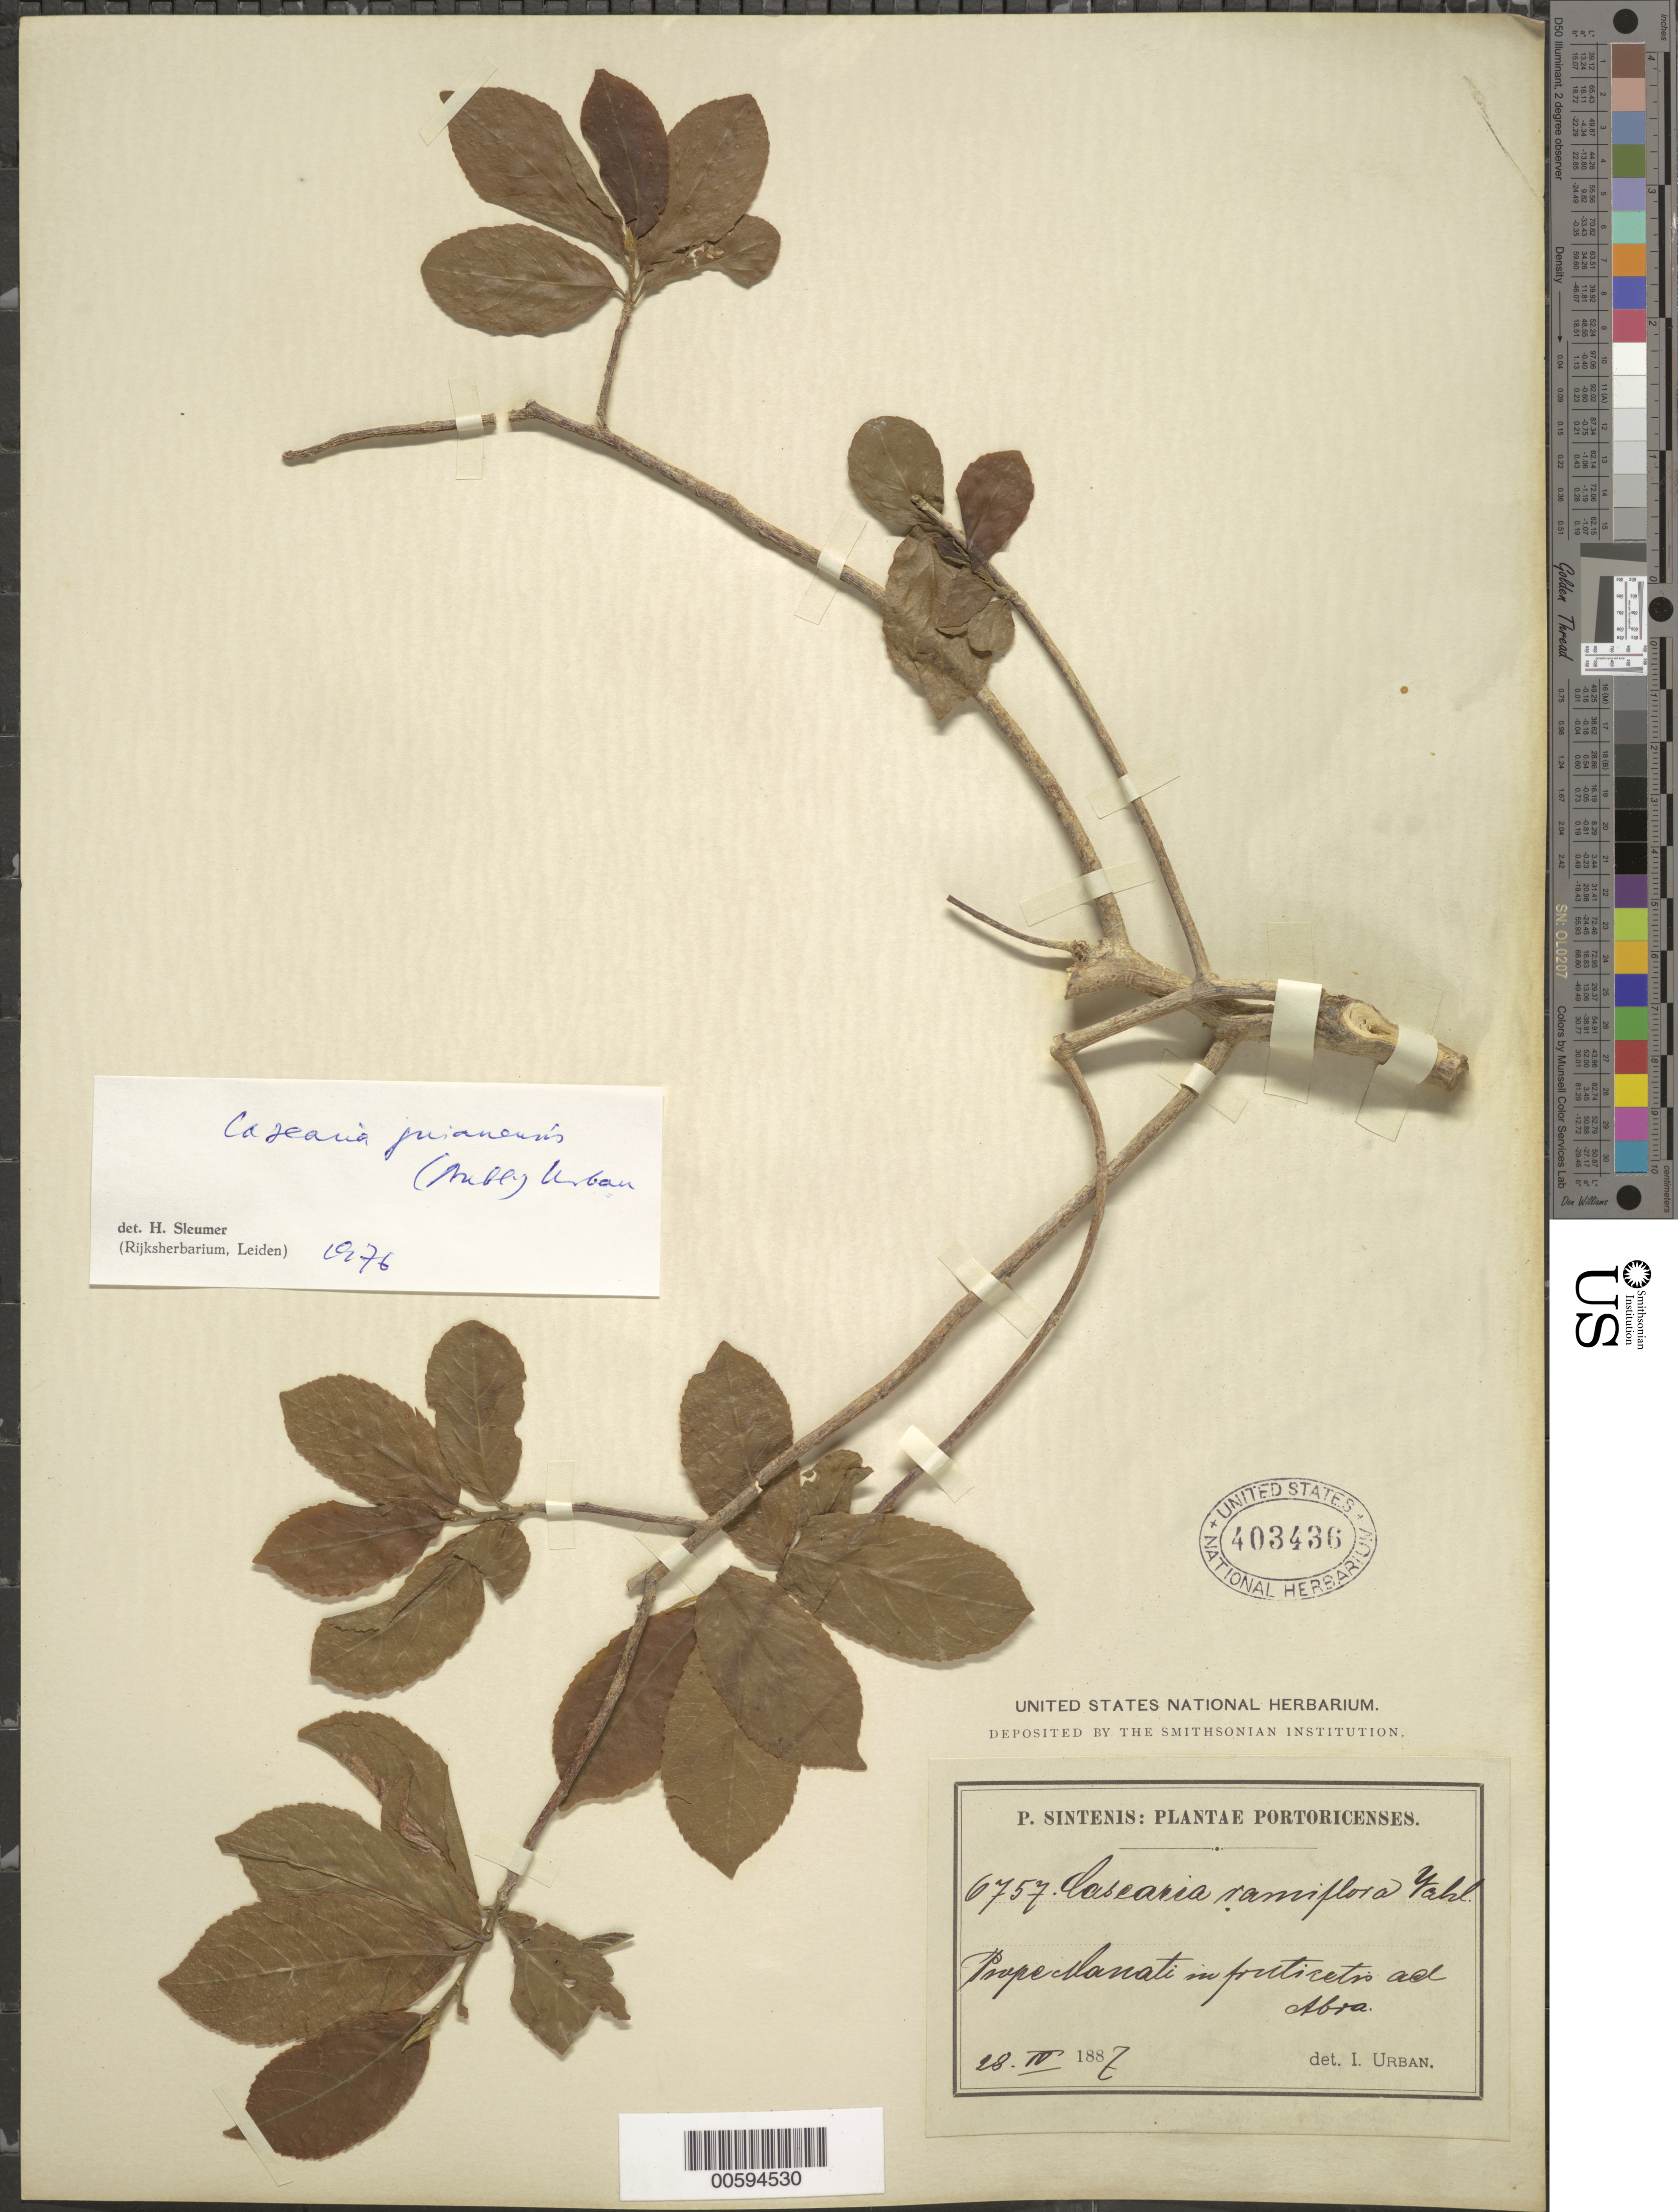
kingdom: Plantae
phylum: Tracheophyta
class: Magnoliopsida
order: Malpighiales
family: Salicaceae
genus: Casearia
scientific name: Casearia guianensis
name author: (Aubl.) Urb.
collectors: P. Sintenis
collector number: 6757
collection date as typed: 28 Apr 1887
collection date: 1887-04-28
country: Puerto Rico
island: Greater Antilles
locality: Prope Manati in fruticetis ad Abra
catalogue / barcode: US 403436